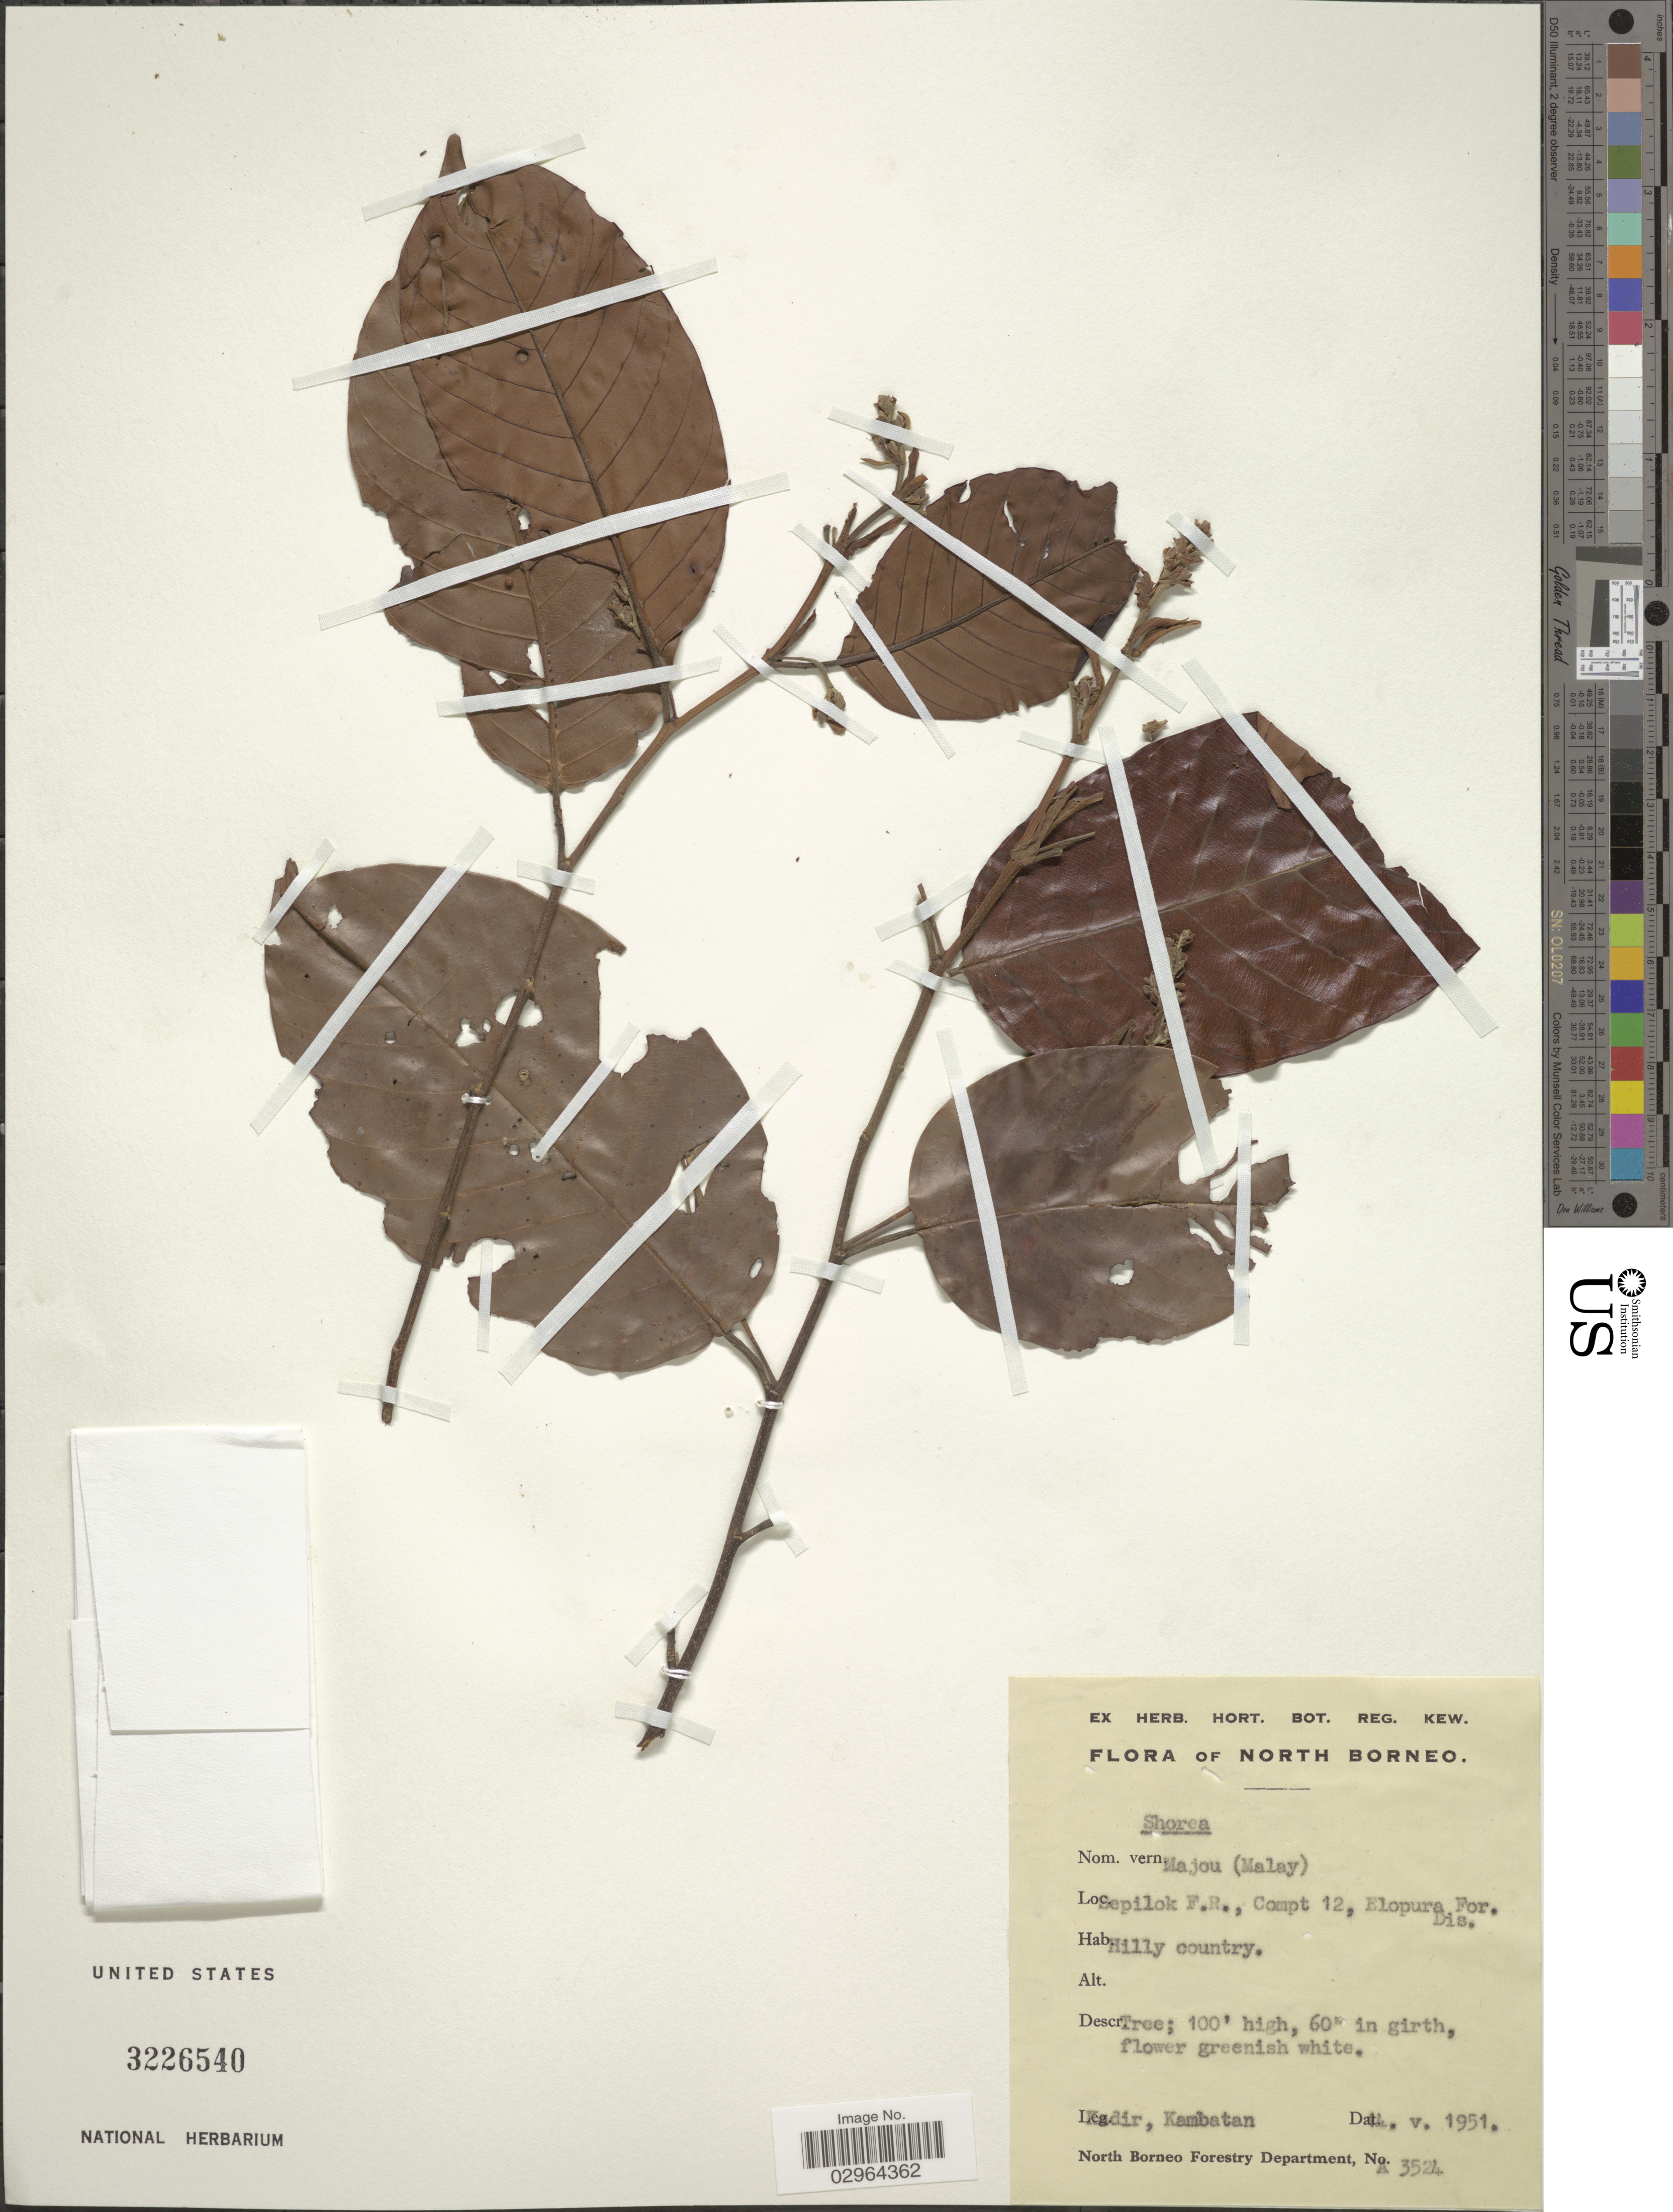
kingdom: Plantae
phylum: Tracheophyta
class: Magnoliopsida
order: Malvales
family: Dipterocarpaceae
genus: Rubroshorea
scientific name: Rubroshorea johorensis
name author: (Foxw.) P.S. Ashton & J. Heck.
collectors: -. Kadir & -. Kambatan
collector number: A3524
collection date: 1951-05-14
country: Malaysia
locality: North Borneo. Sepilok F.R. Compt. 12, Elopura For. Dis.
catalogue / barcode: US 3226540